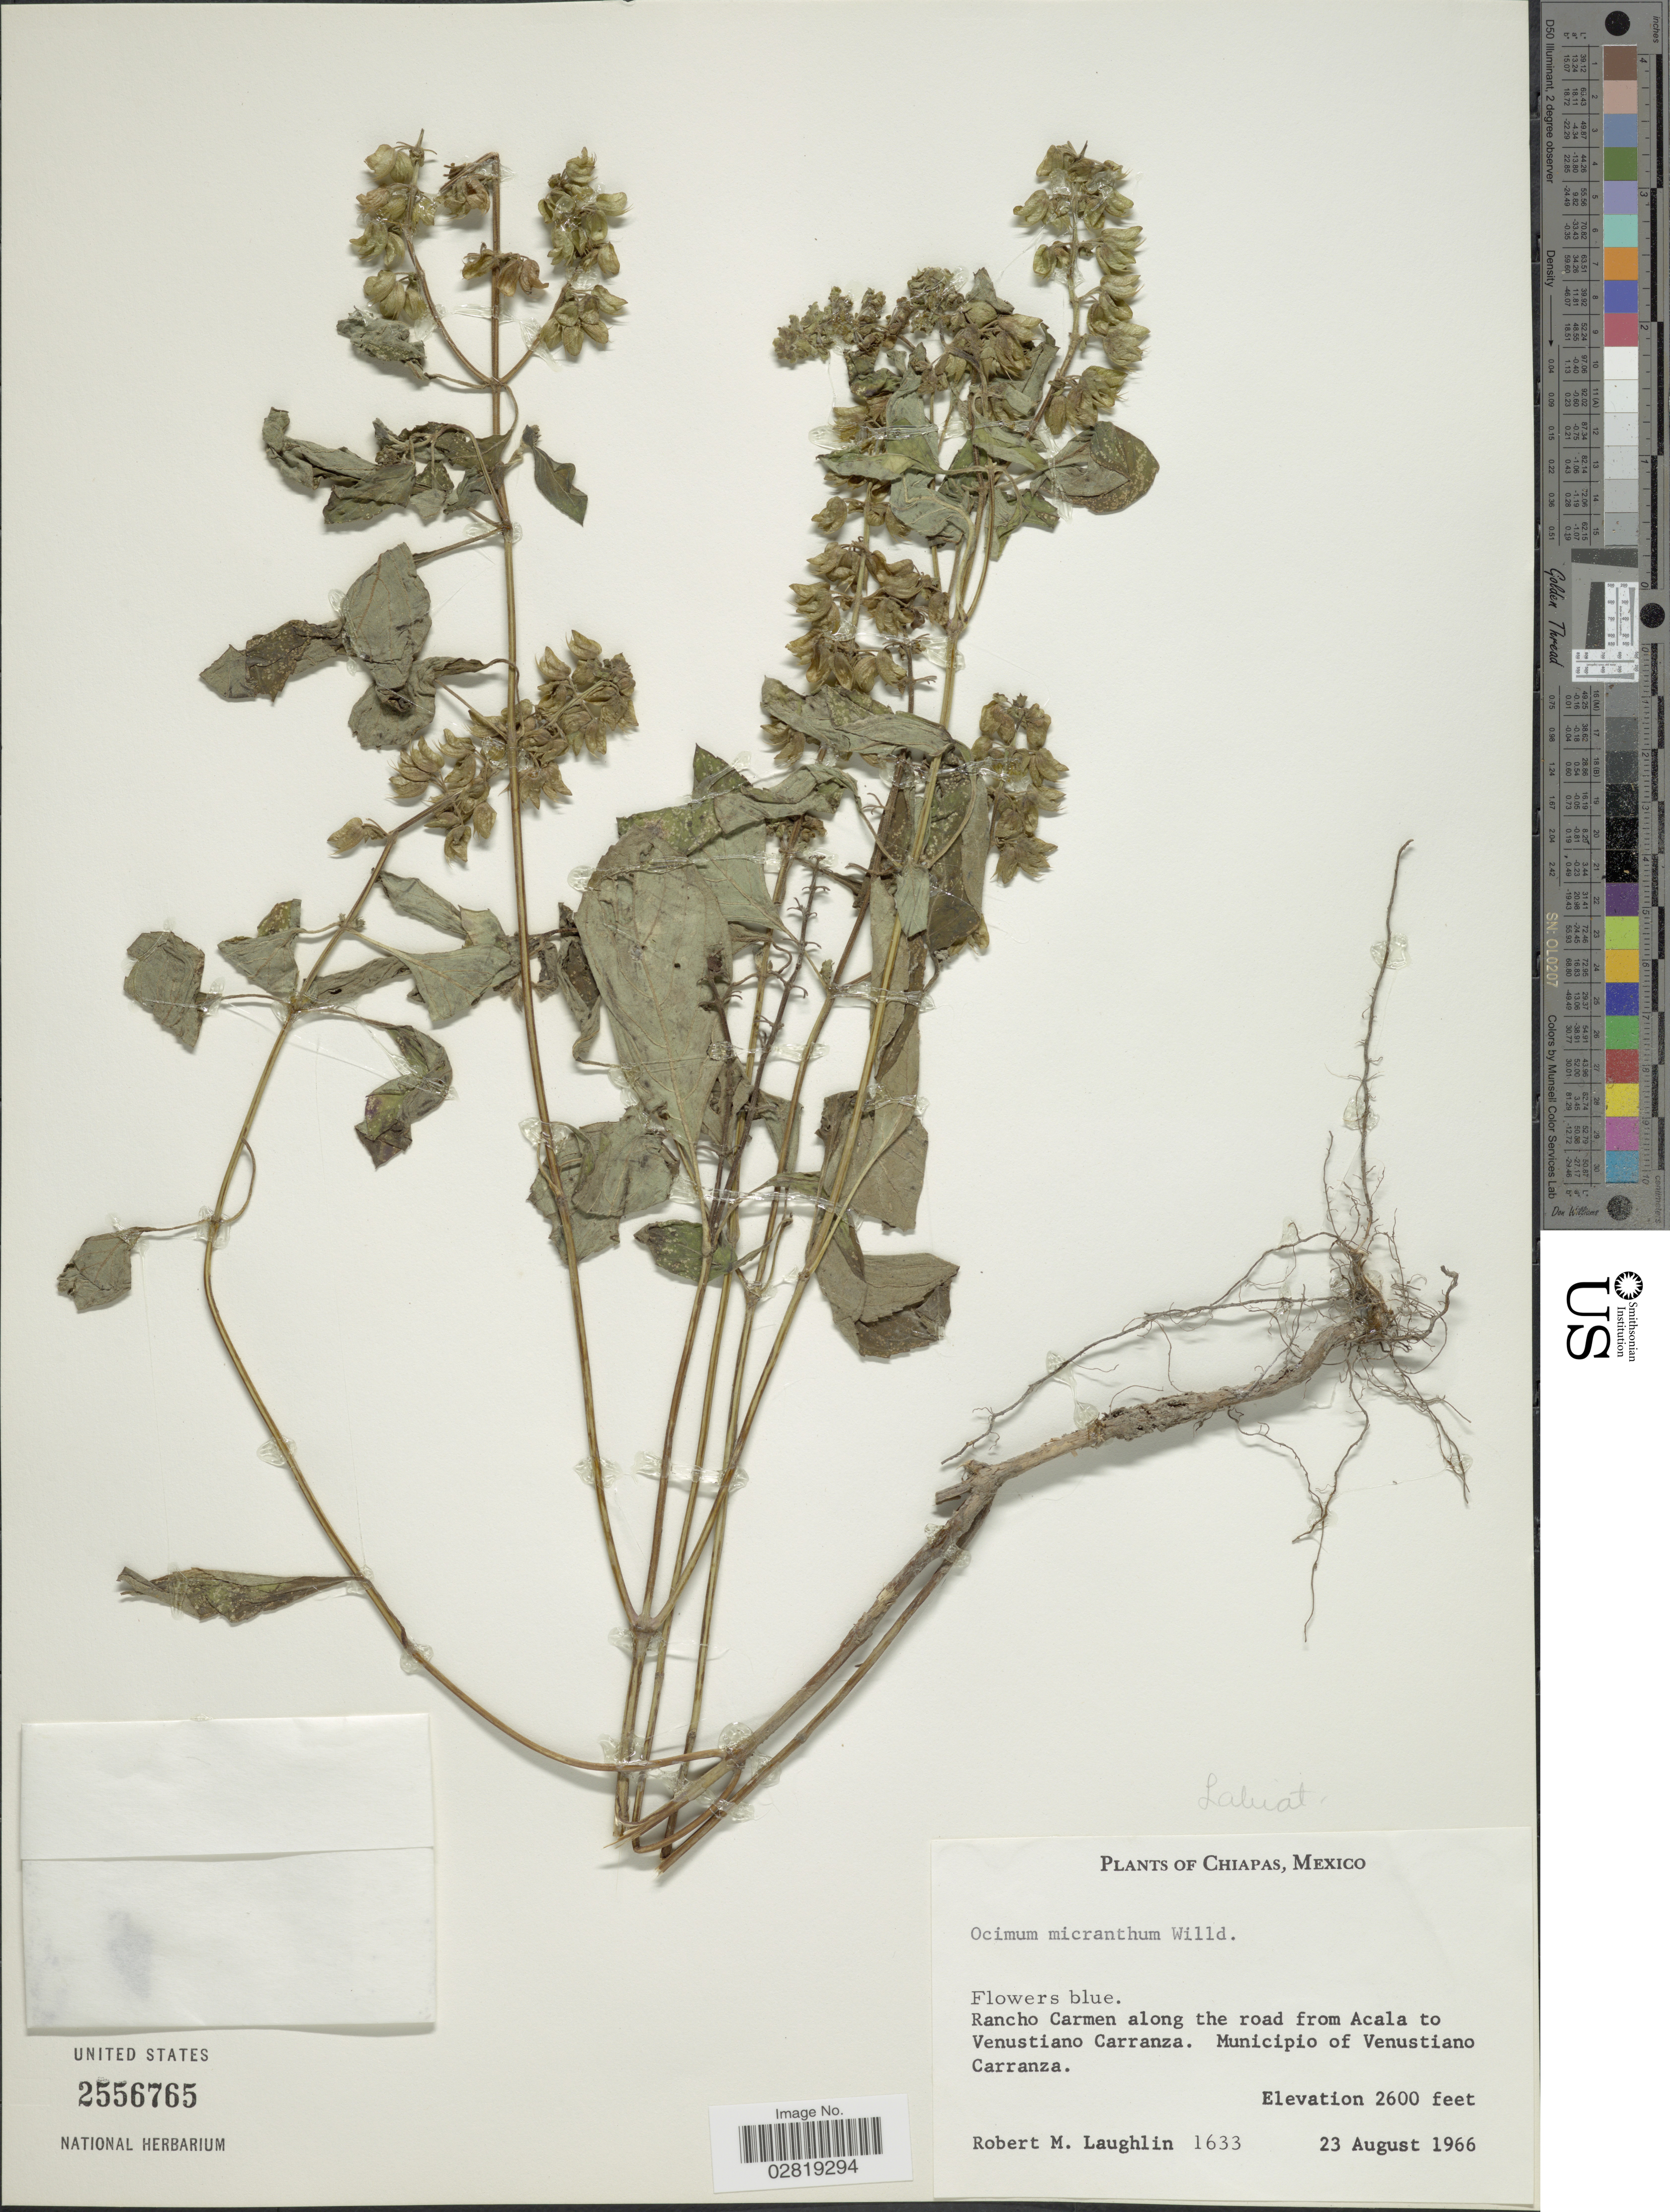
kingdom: Plantae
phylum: Tracheophyta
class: Magnoliopsida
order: Lamiales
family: Lamiaceae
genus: Ocimum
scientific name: Ocimum campechianum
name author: Mill.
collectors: R. M. Laughlin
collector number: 1633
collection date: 1966-08-23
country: Mexico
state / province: Chiapas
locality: Rancho Carmen along the road from Acala to Venustiano Carranza. Municipio of Venustiano Carranza.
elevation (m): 792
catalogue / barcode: US 2556765